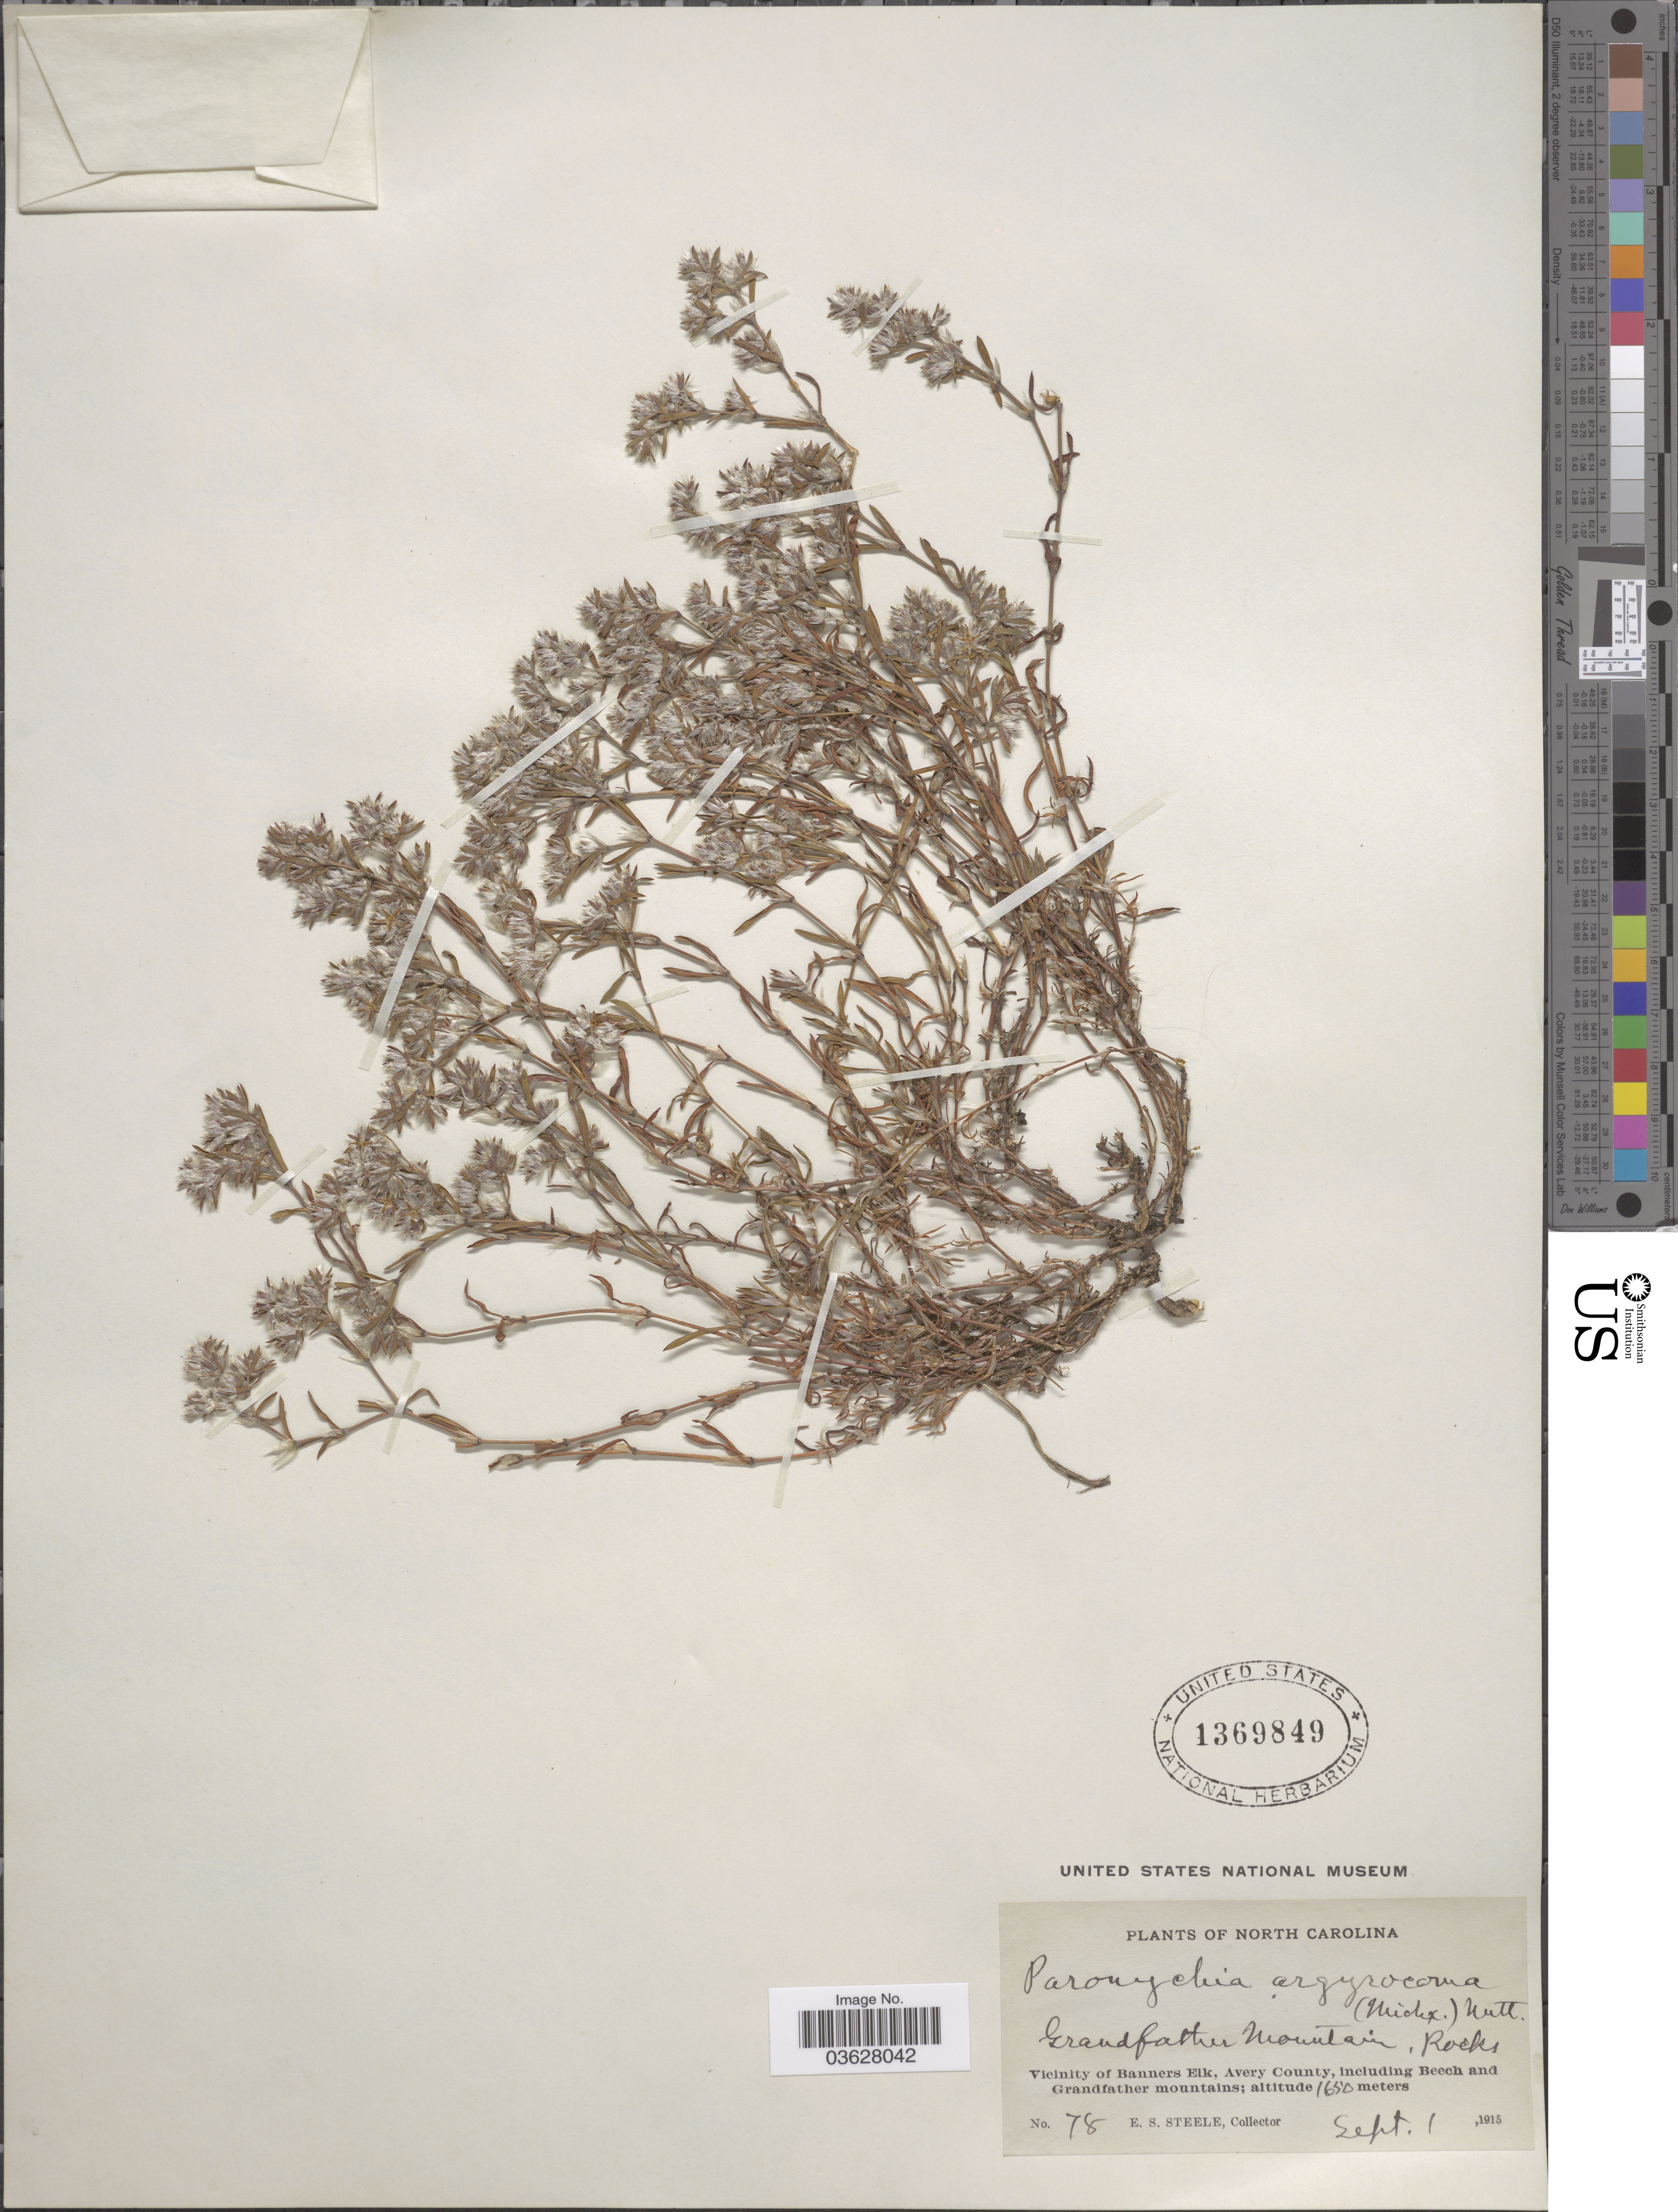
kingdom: Plantae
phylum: Tracheophyta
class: Magnoliopsida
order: Caryophyllales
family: Caryophyllaceae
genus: Paronychia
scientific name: Paronychia argyrocoma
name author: (Michx.) Nutt.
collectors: E. Steele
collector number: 78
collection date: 1915-09-01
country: United States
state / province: North Carolina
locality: Grandfather Mountain. Vicinity of Banners Elk, Avery County, including Beech and Grandfather mountains.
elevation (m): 1650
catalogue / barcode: US 1369849